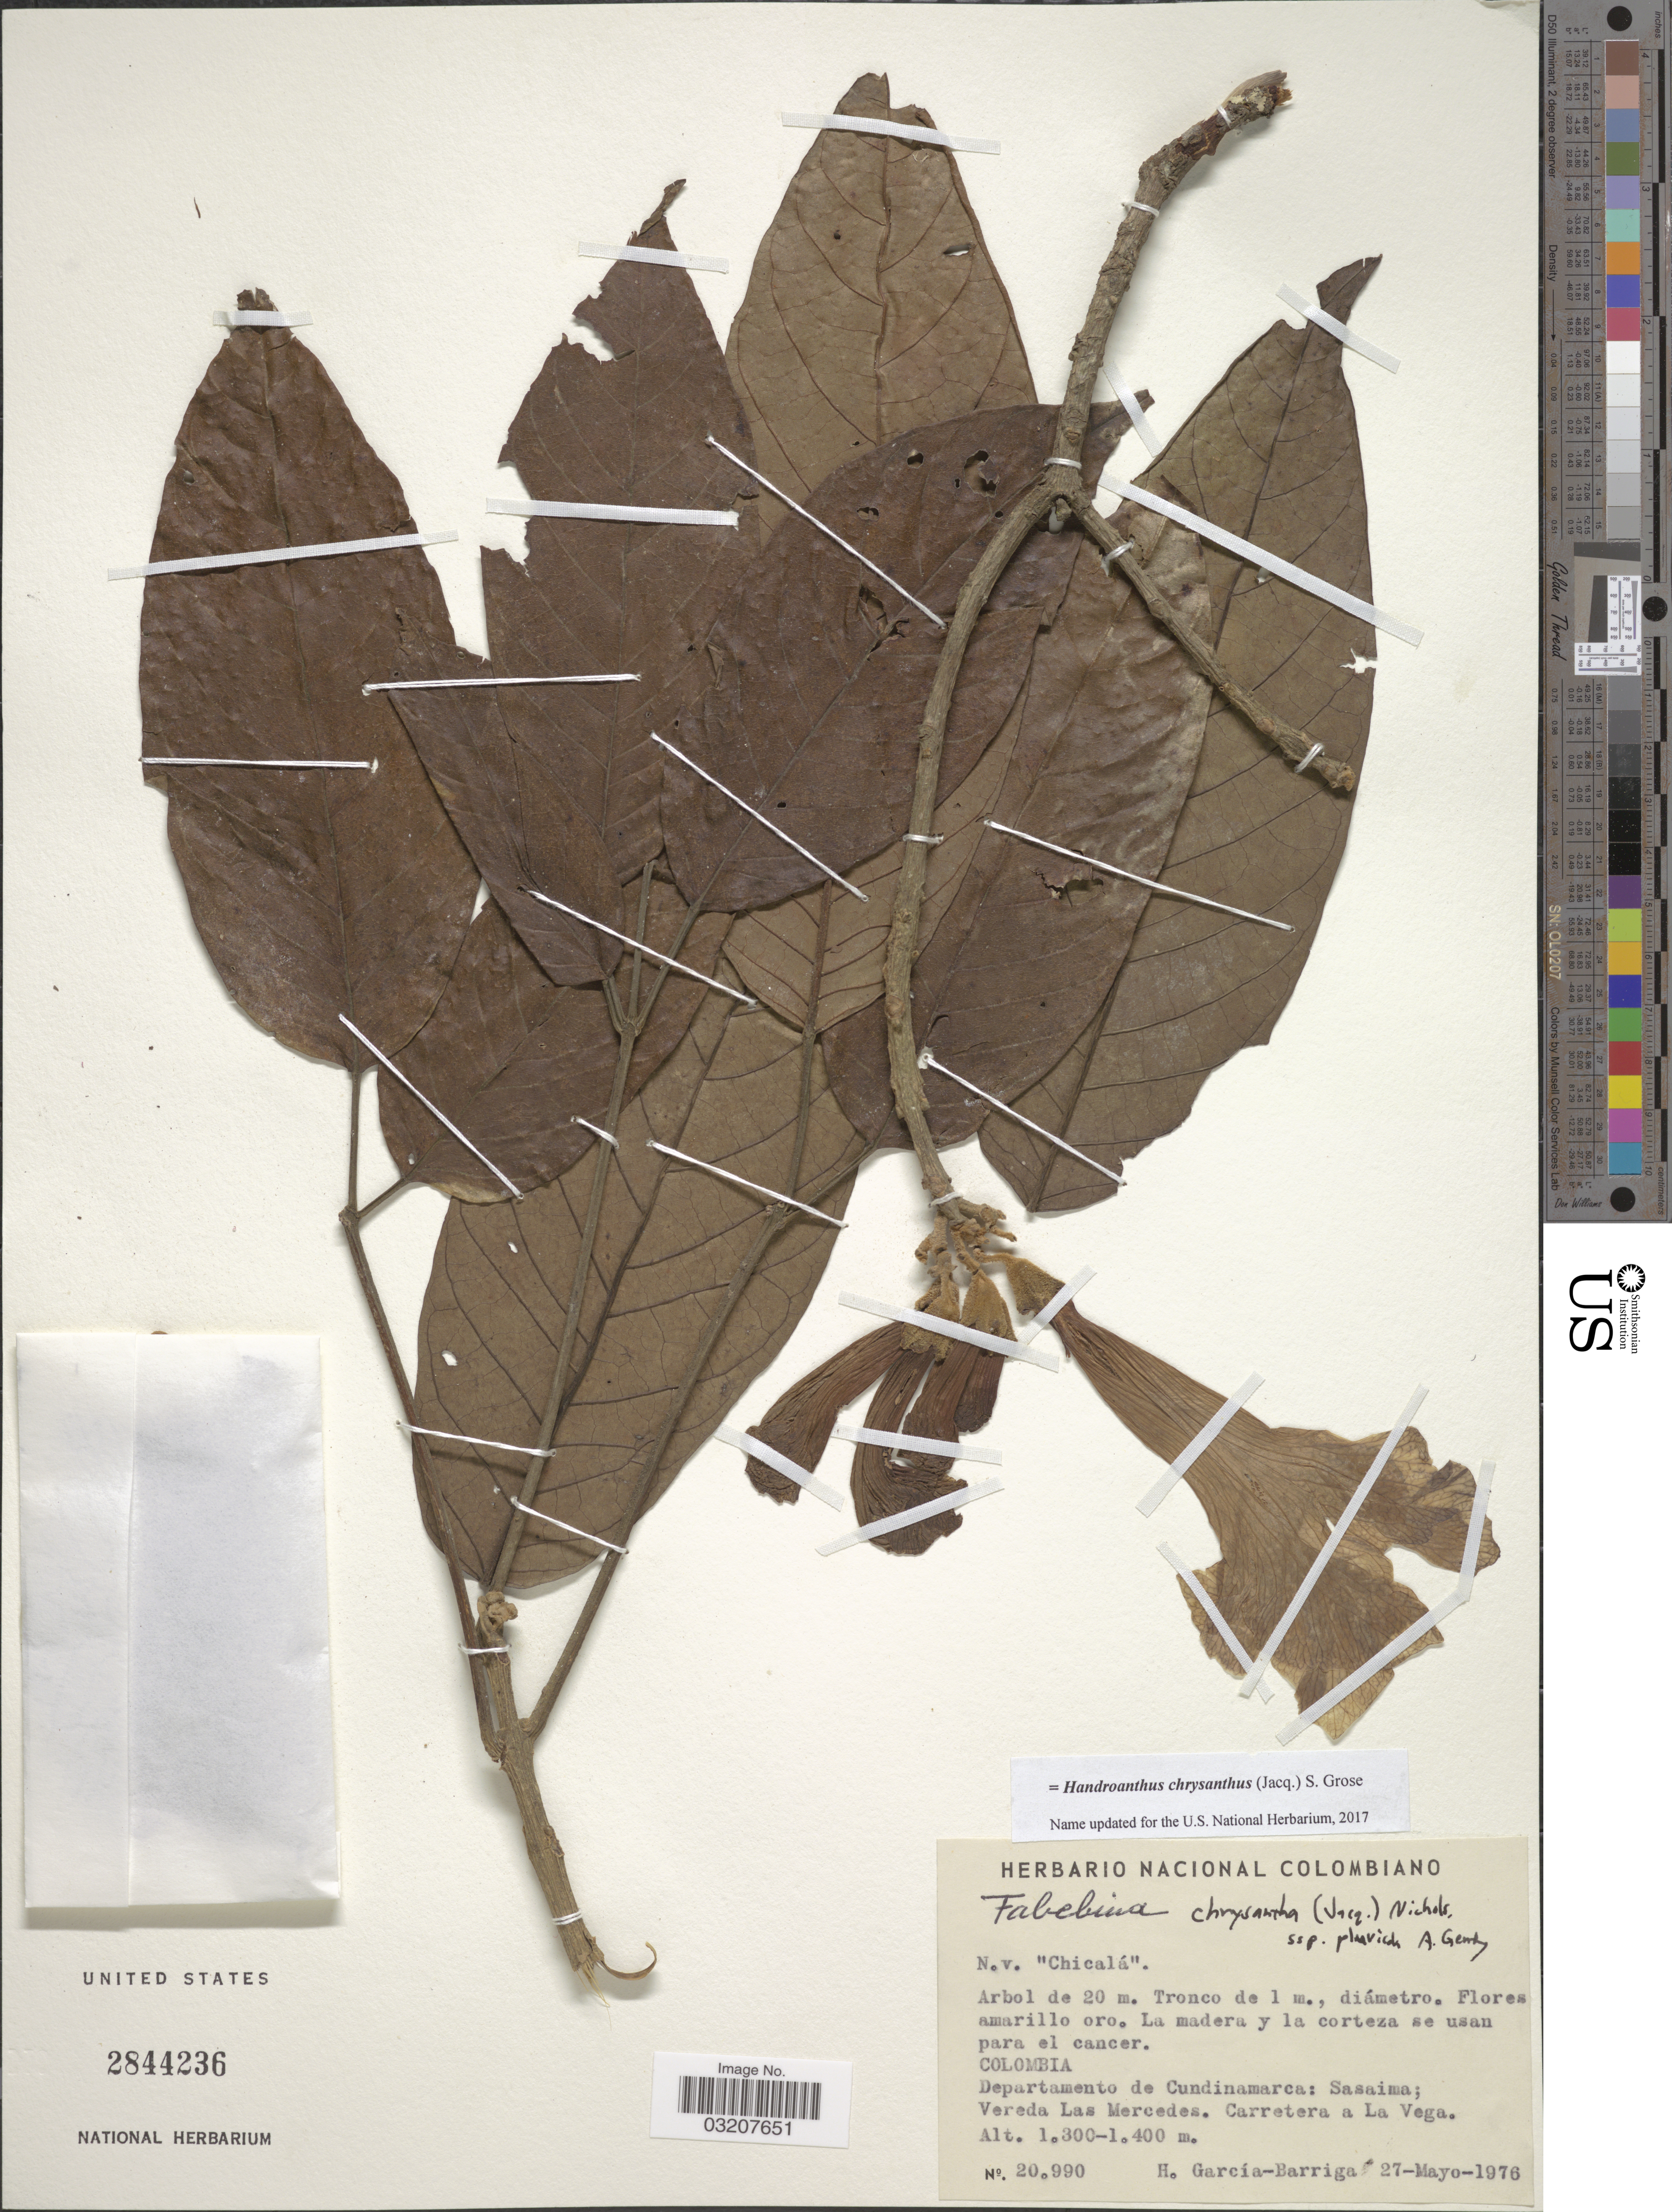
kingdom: Plantae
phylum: Tracheophyta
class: Magnoliopsida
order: Lamiales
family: Bignoniaceae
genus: Handroanthus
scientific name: Handroanthus chrysanthus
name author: (Jacq.) S.O. Grose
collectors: H. García Barriga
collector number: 20990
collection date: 1976-05-27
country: Colombia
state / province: Cundinamarca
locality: Departamento de Cundinamarca: Sasaima; Vereda Las Mercedes. Carretera a La Vega.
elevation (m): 1300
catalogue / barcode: US 2844236